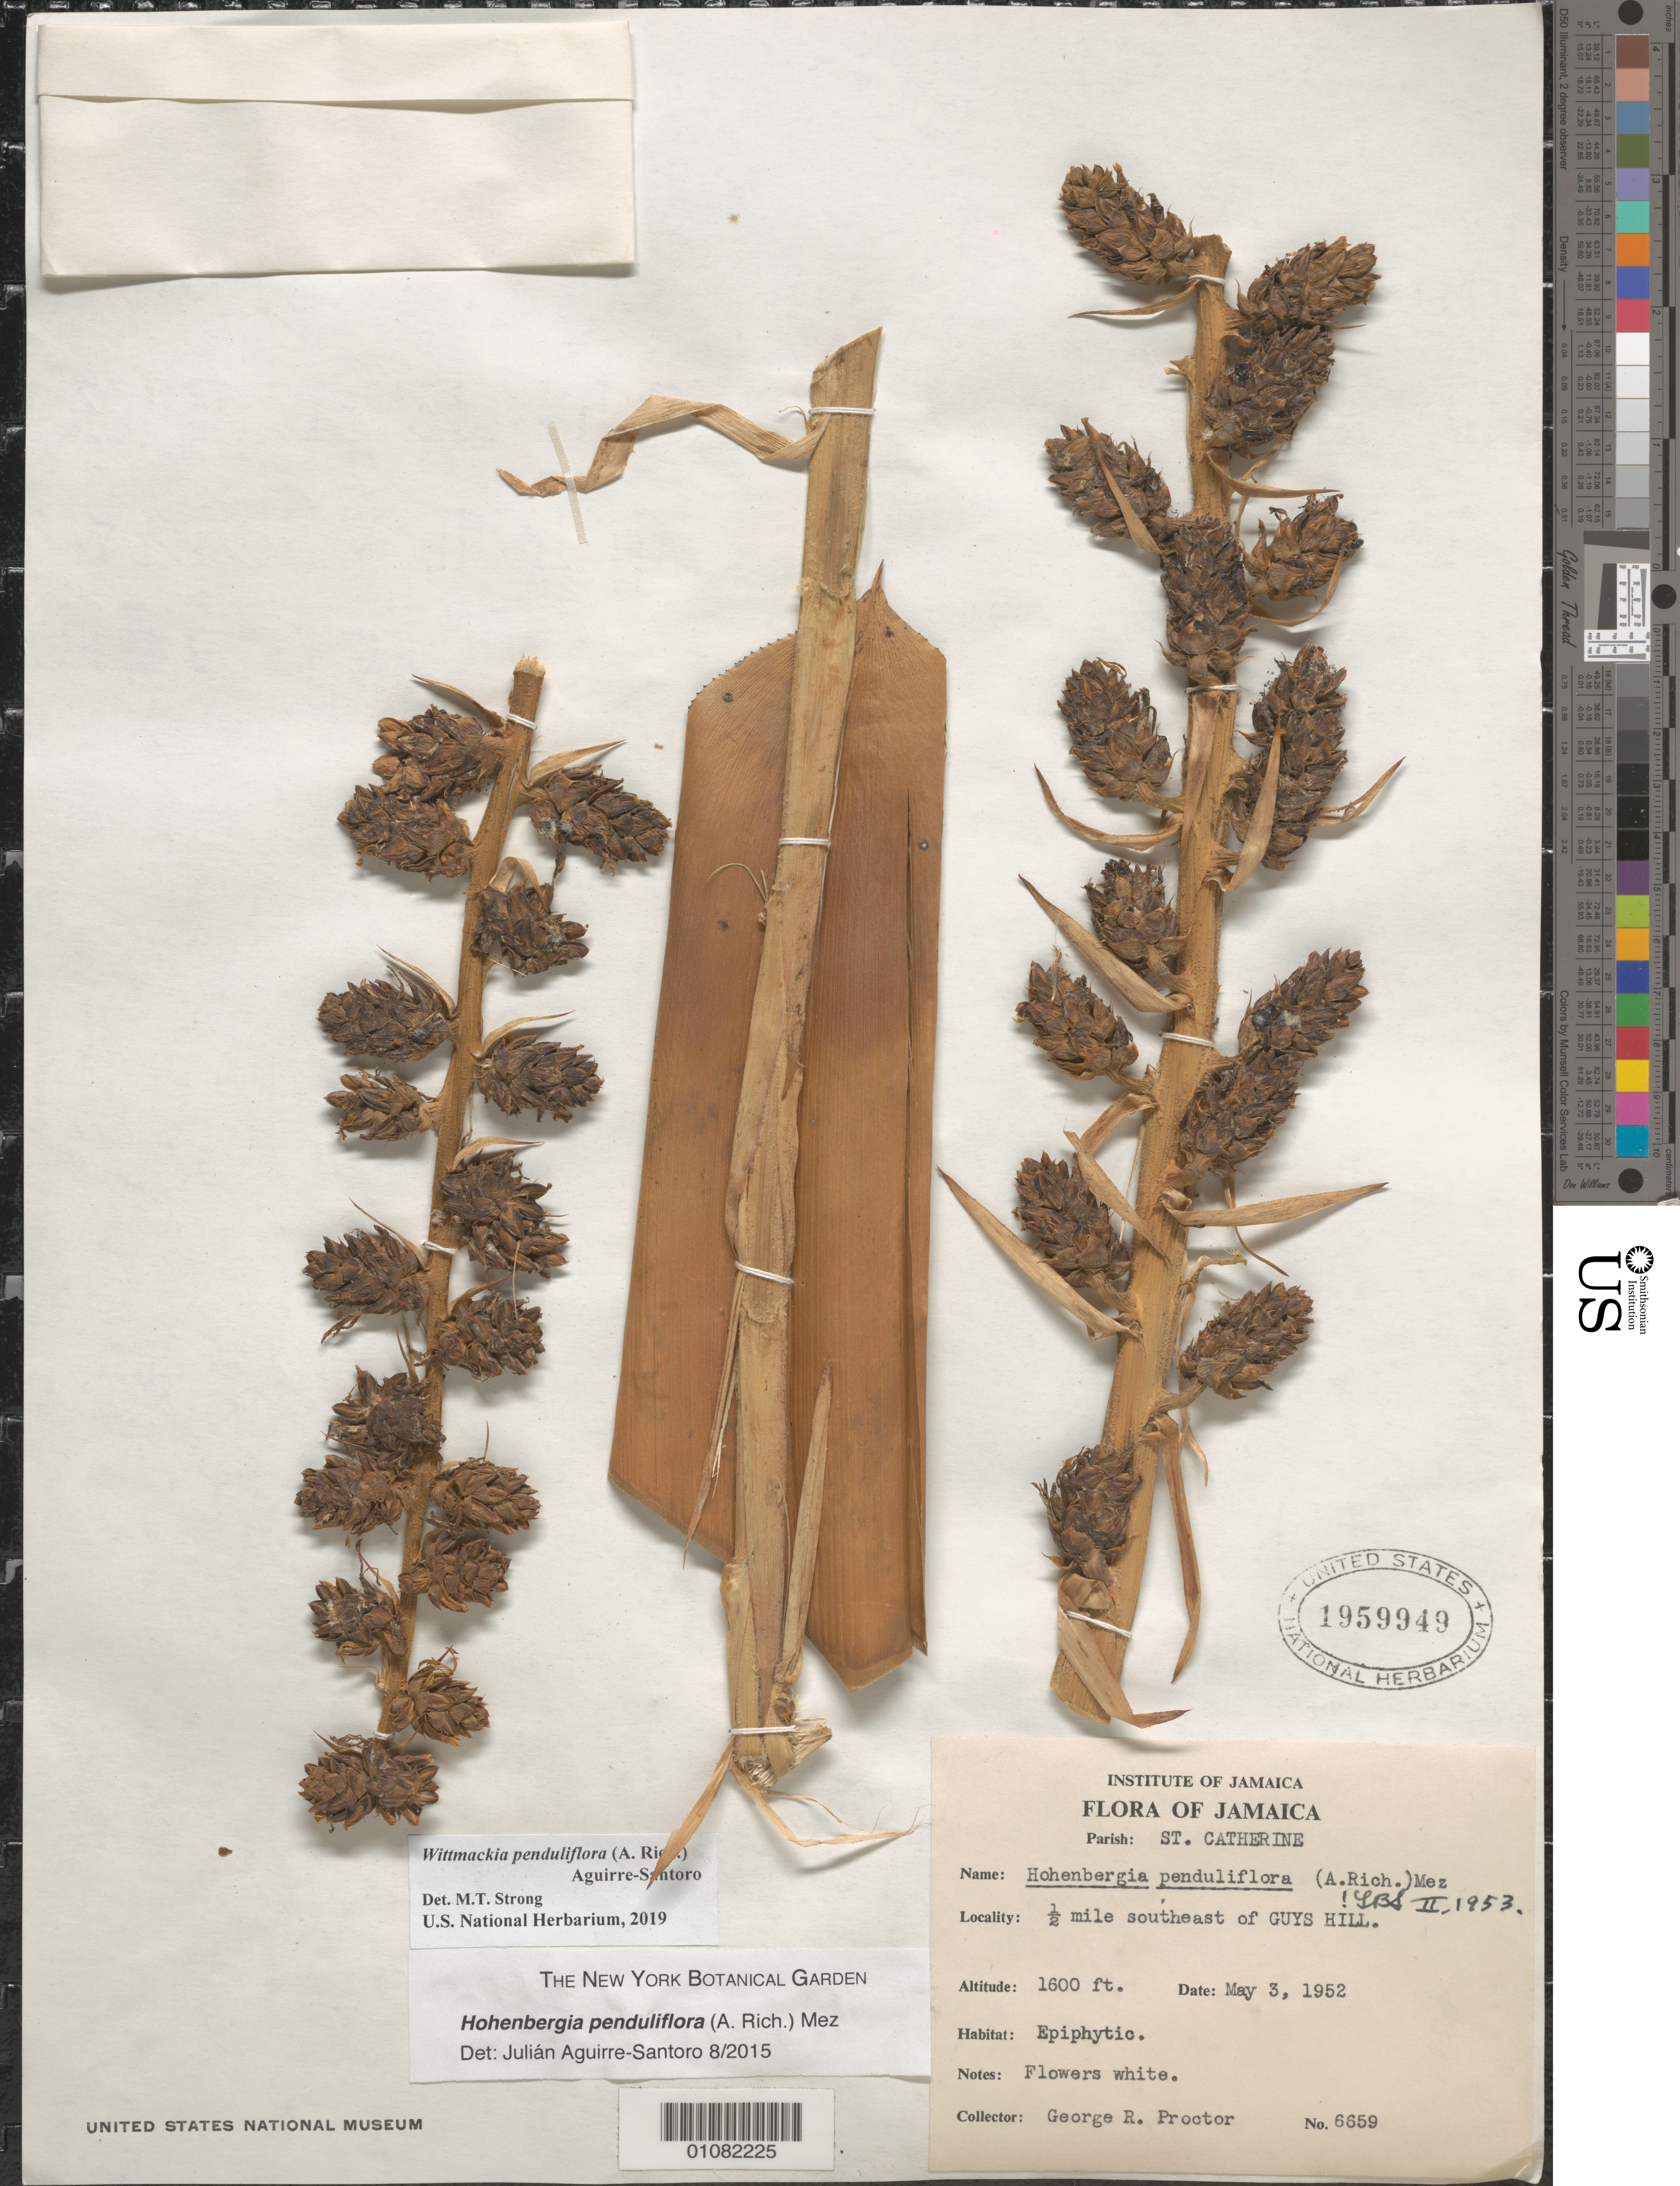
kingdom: Plantae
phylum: Tracheophyta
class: Liliopsida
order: Poales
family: Bromeliaceae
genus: Wittmackia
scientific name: Wittmackia penduliflora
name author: (A. Rich.) Aguirre-Santoro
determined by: Strong, Mark T., (BOT), Smithsonian Institution - National Museum of Natural History (UNITED STATES)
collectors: G. R. Proctor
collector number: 6659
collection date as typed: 03 May 1952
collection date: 1952-05-03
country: Jamaica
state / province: Saint Catherine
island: Jamaica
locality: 1/2 mile SE of Guys Hill.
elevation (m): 488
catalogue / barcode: US 1959949